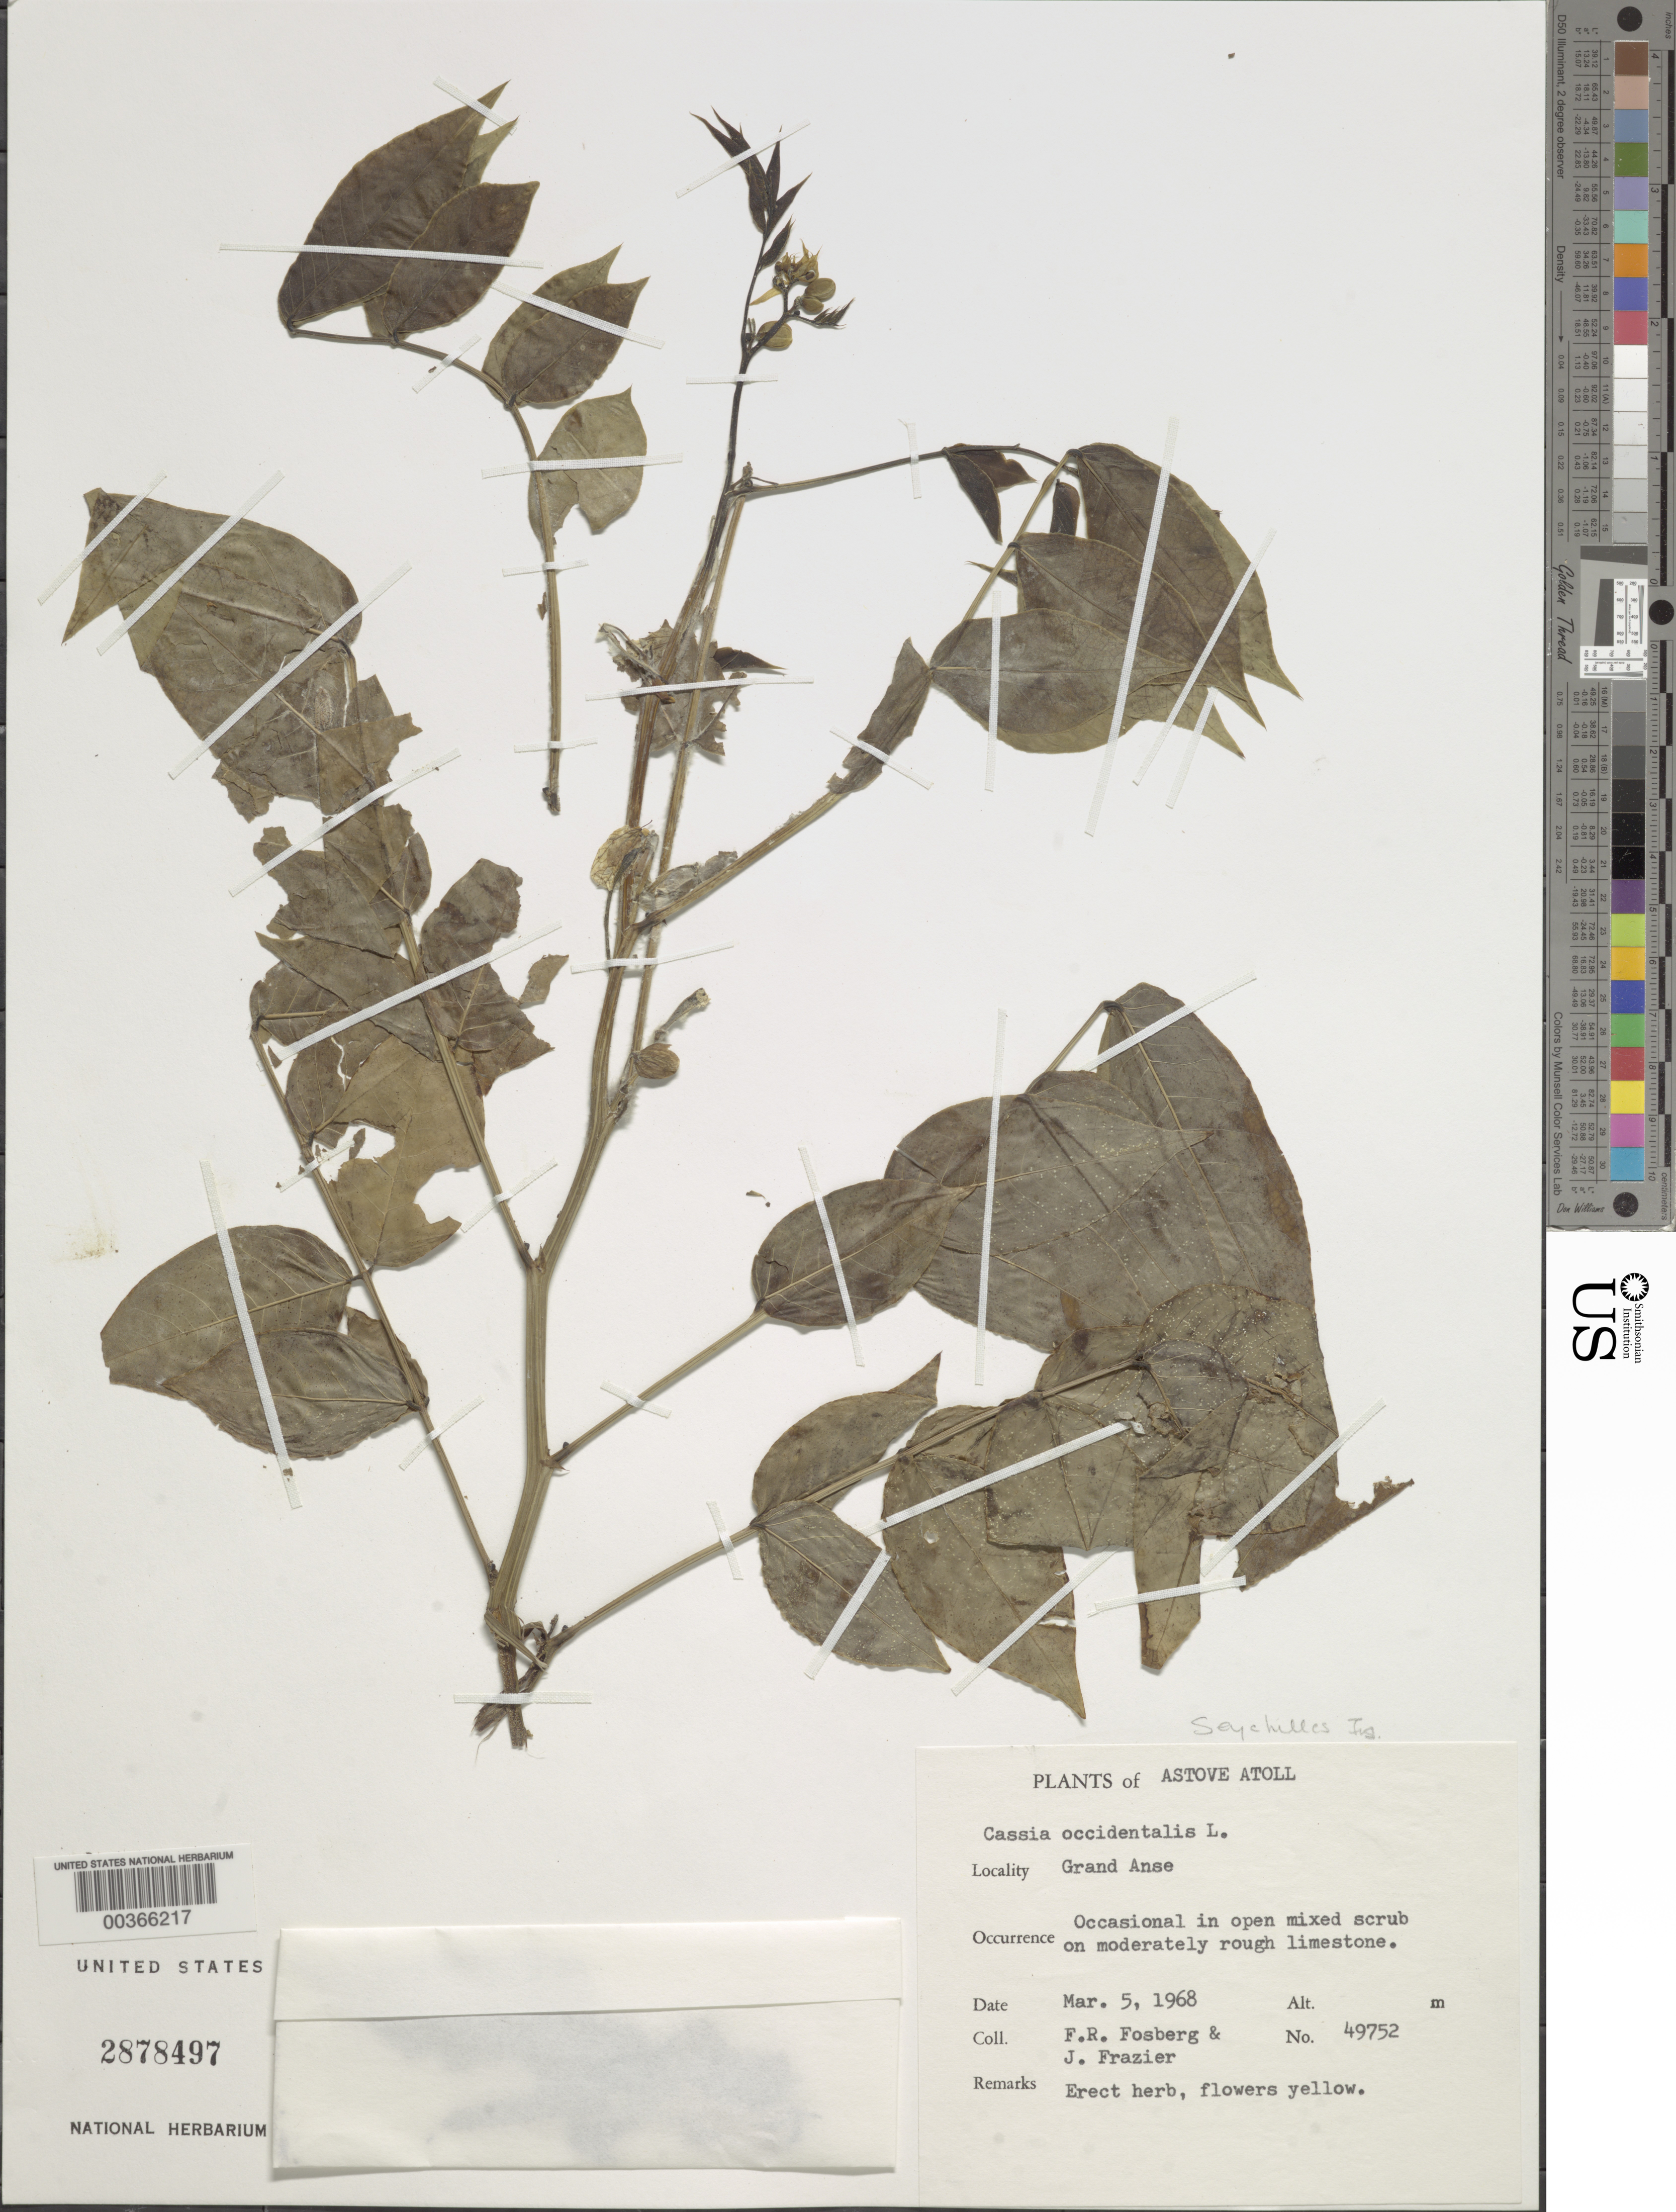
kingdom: Plantae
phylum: Tracheophyta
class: Magnoliopsida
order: Fabales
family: Fabaceae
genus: Senna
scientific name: Senna occidentalis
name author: (L.) Link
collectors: F. R. Fosberg & J. Frazier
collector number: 49752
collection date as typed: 05 Mar 1968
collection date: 1968-03-05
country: Seychelles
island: Astove Atoll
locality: Grand anse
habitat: On moderately rough limestone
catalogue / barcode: US 2878497